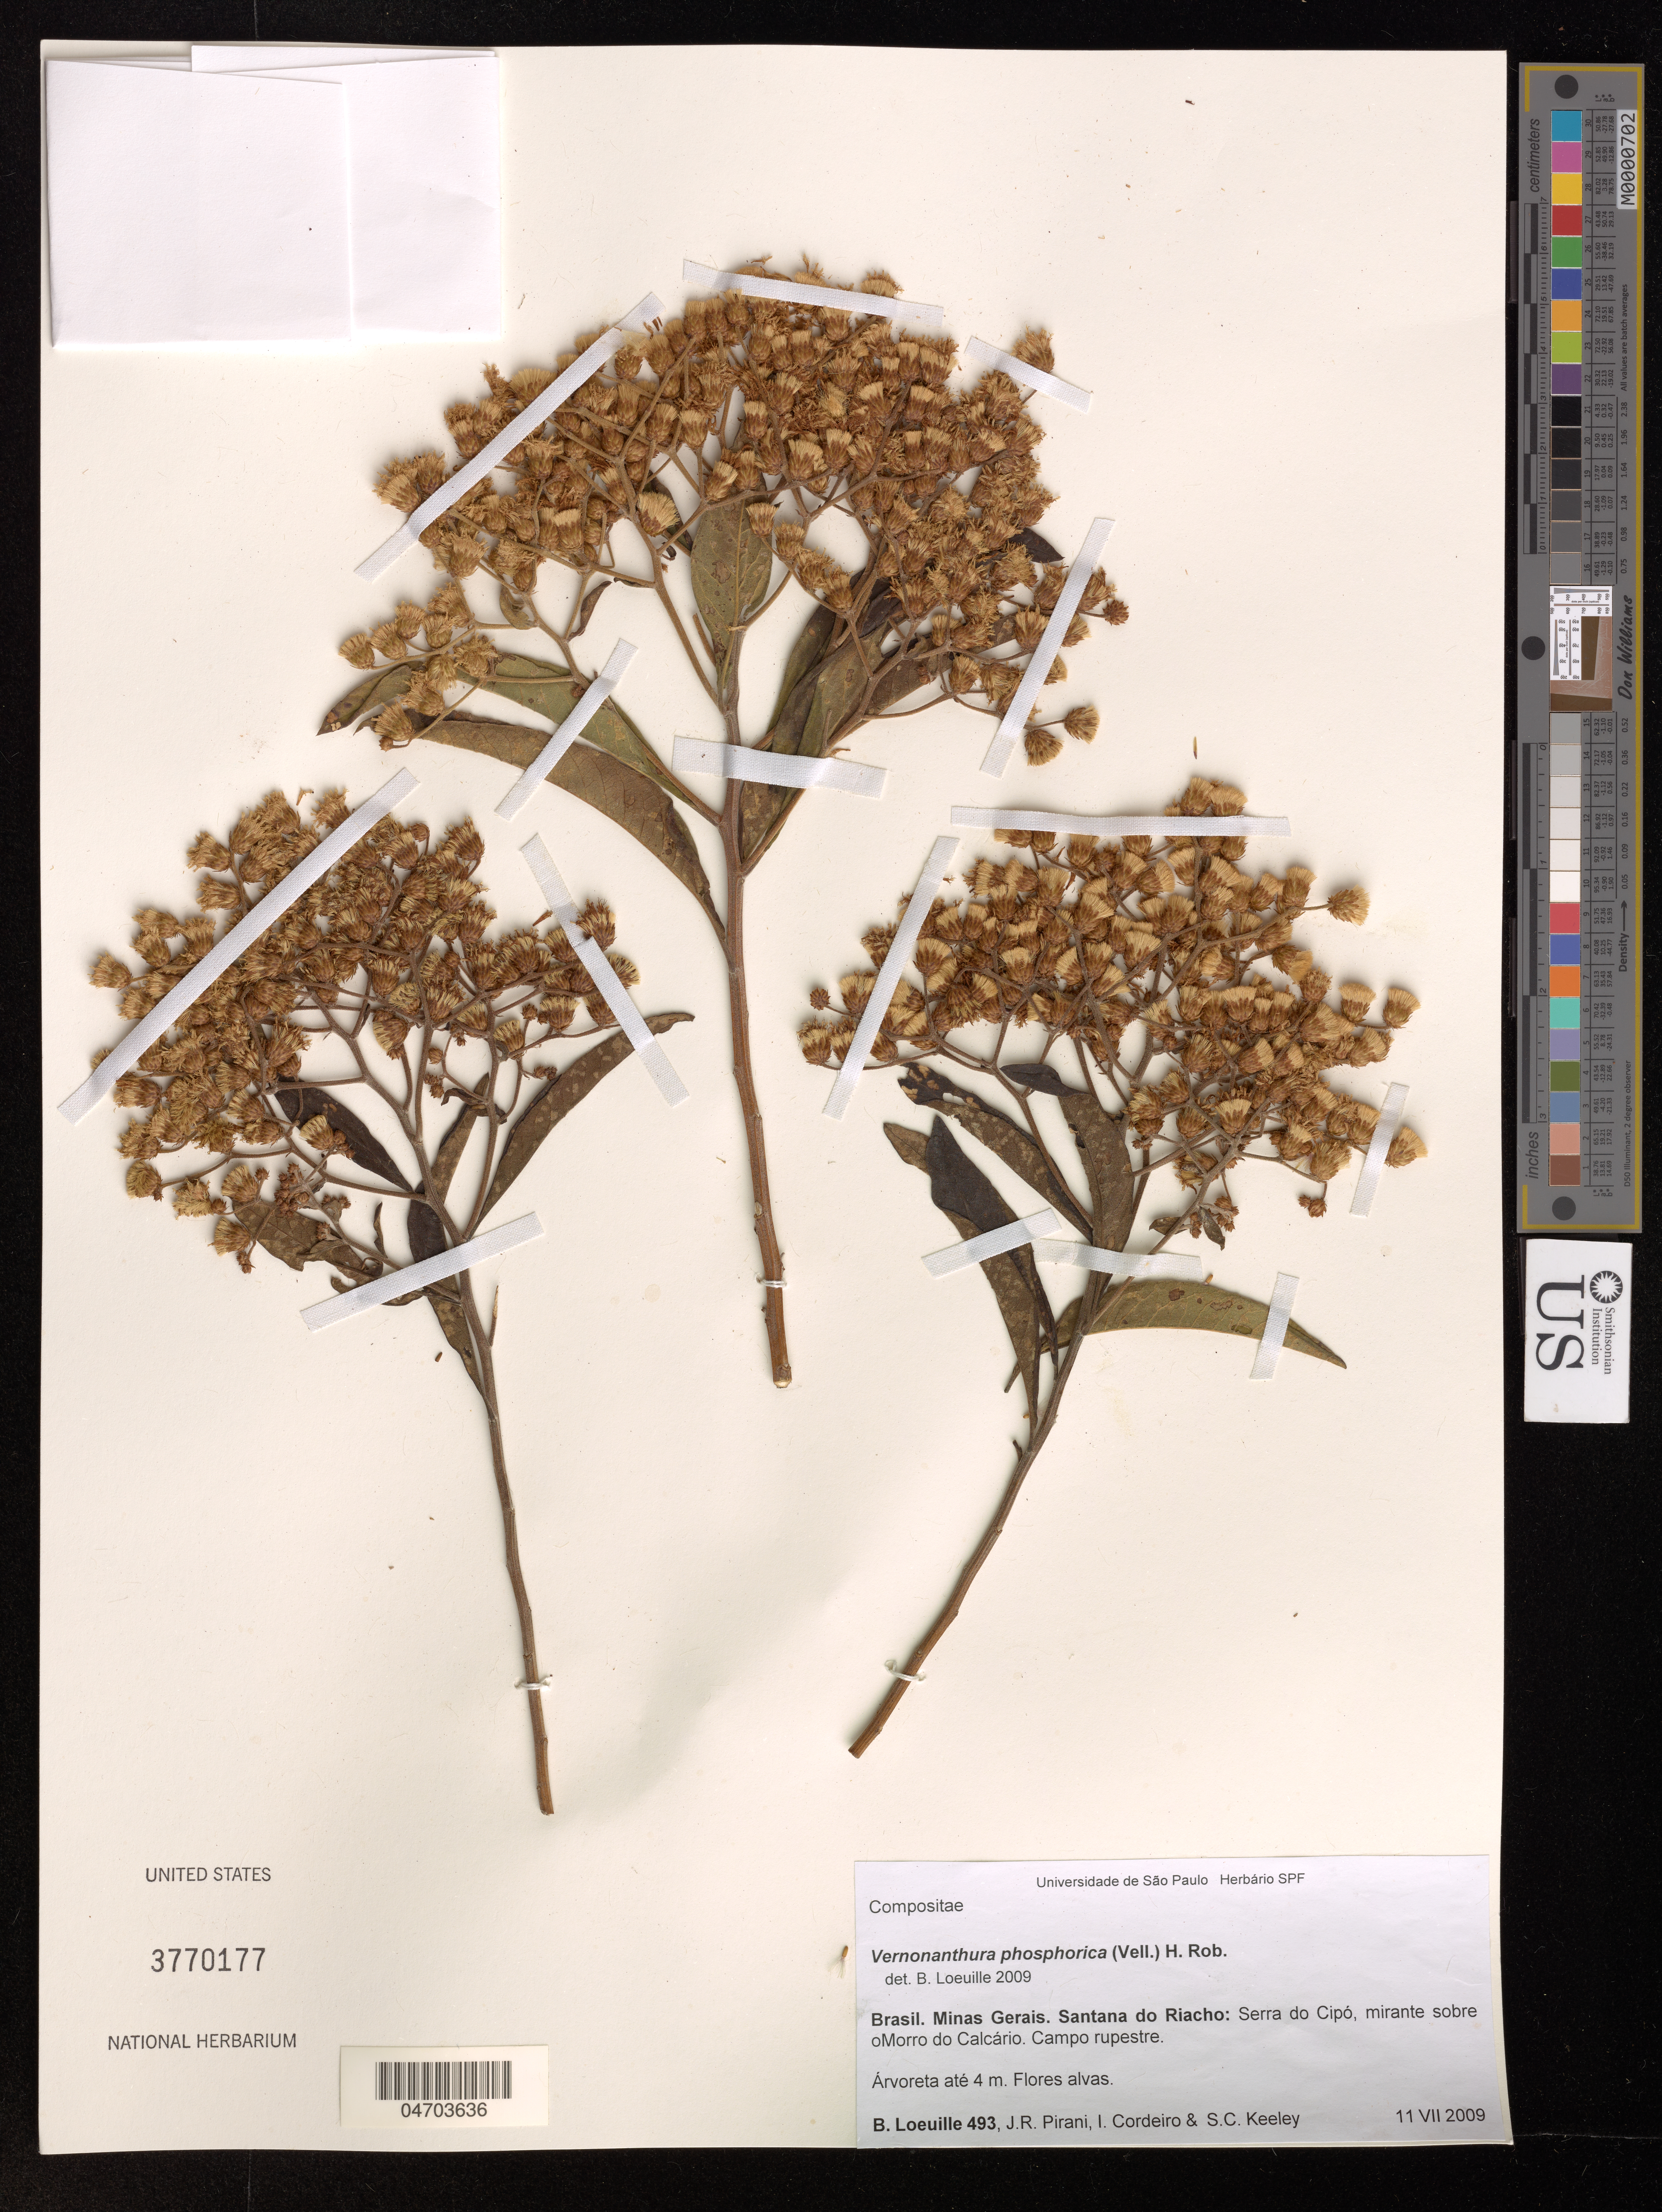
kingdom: Plantae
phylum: Tracheophyta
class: Magnoliopsida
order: Asterales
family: Asteraceae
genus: Vernonanthura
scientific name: Vernonanthura phosphorica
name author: (Vell.) H. Rob.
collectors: B. Loeuille, J. Pirani, I. Cordeiro & S. C. Keeley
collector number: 493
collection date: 2009-07-11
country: Brazil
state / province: Minas Gerais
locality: Santana do Riacho: Serra do Cipó, mirante sobre Morro do Calcário. Campo rupestre.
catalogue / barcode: US 3770177